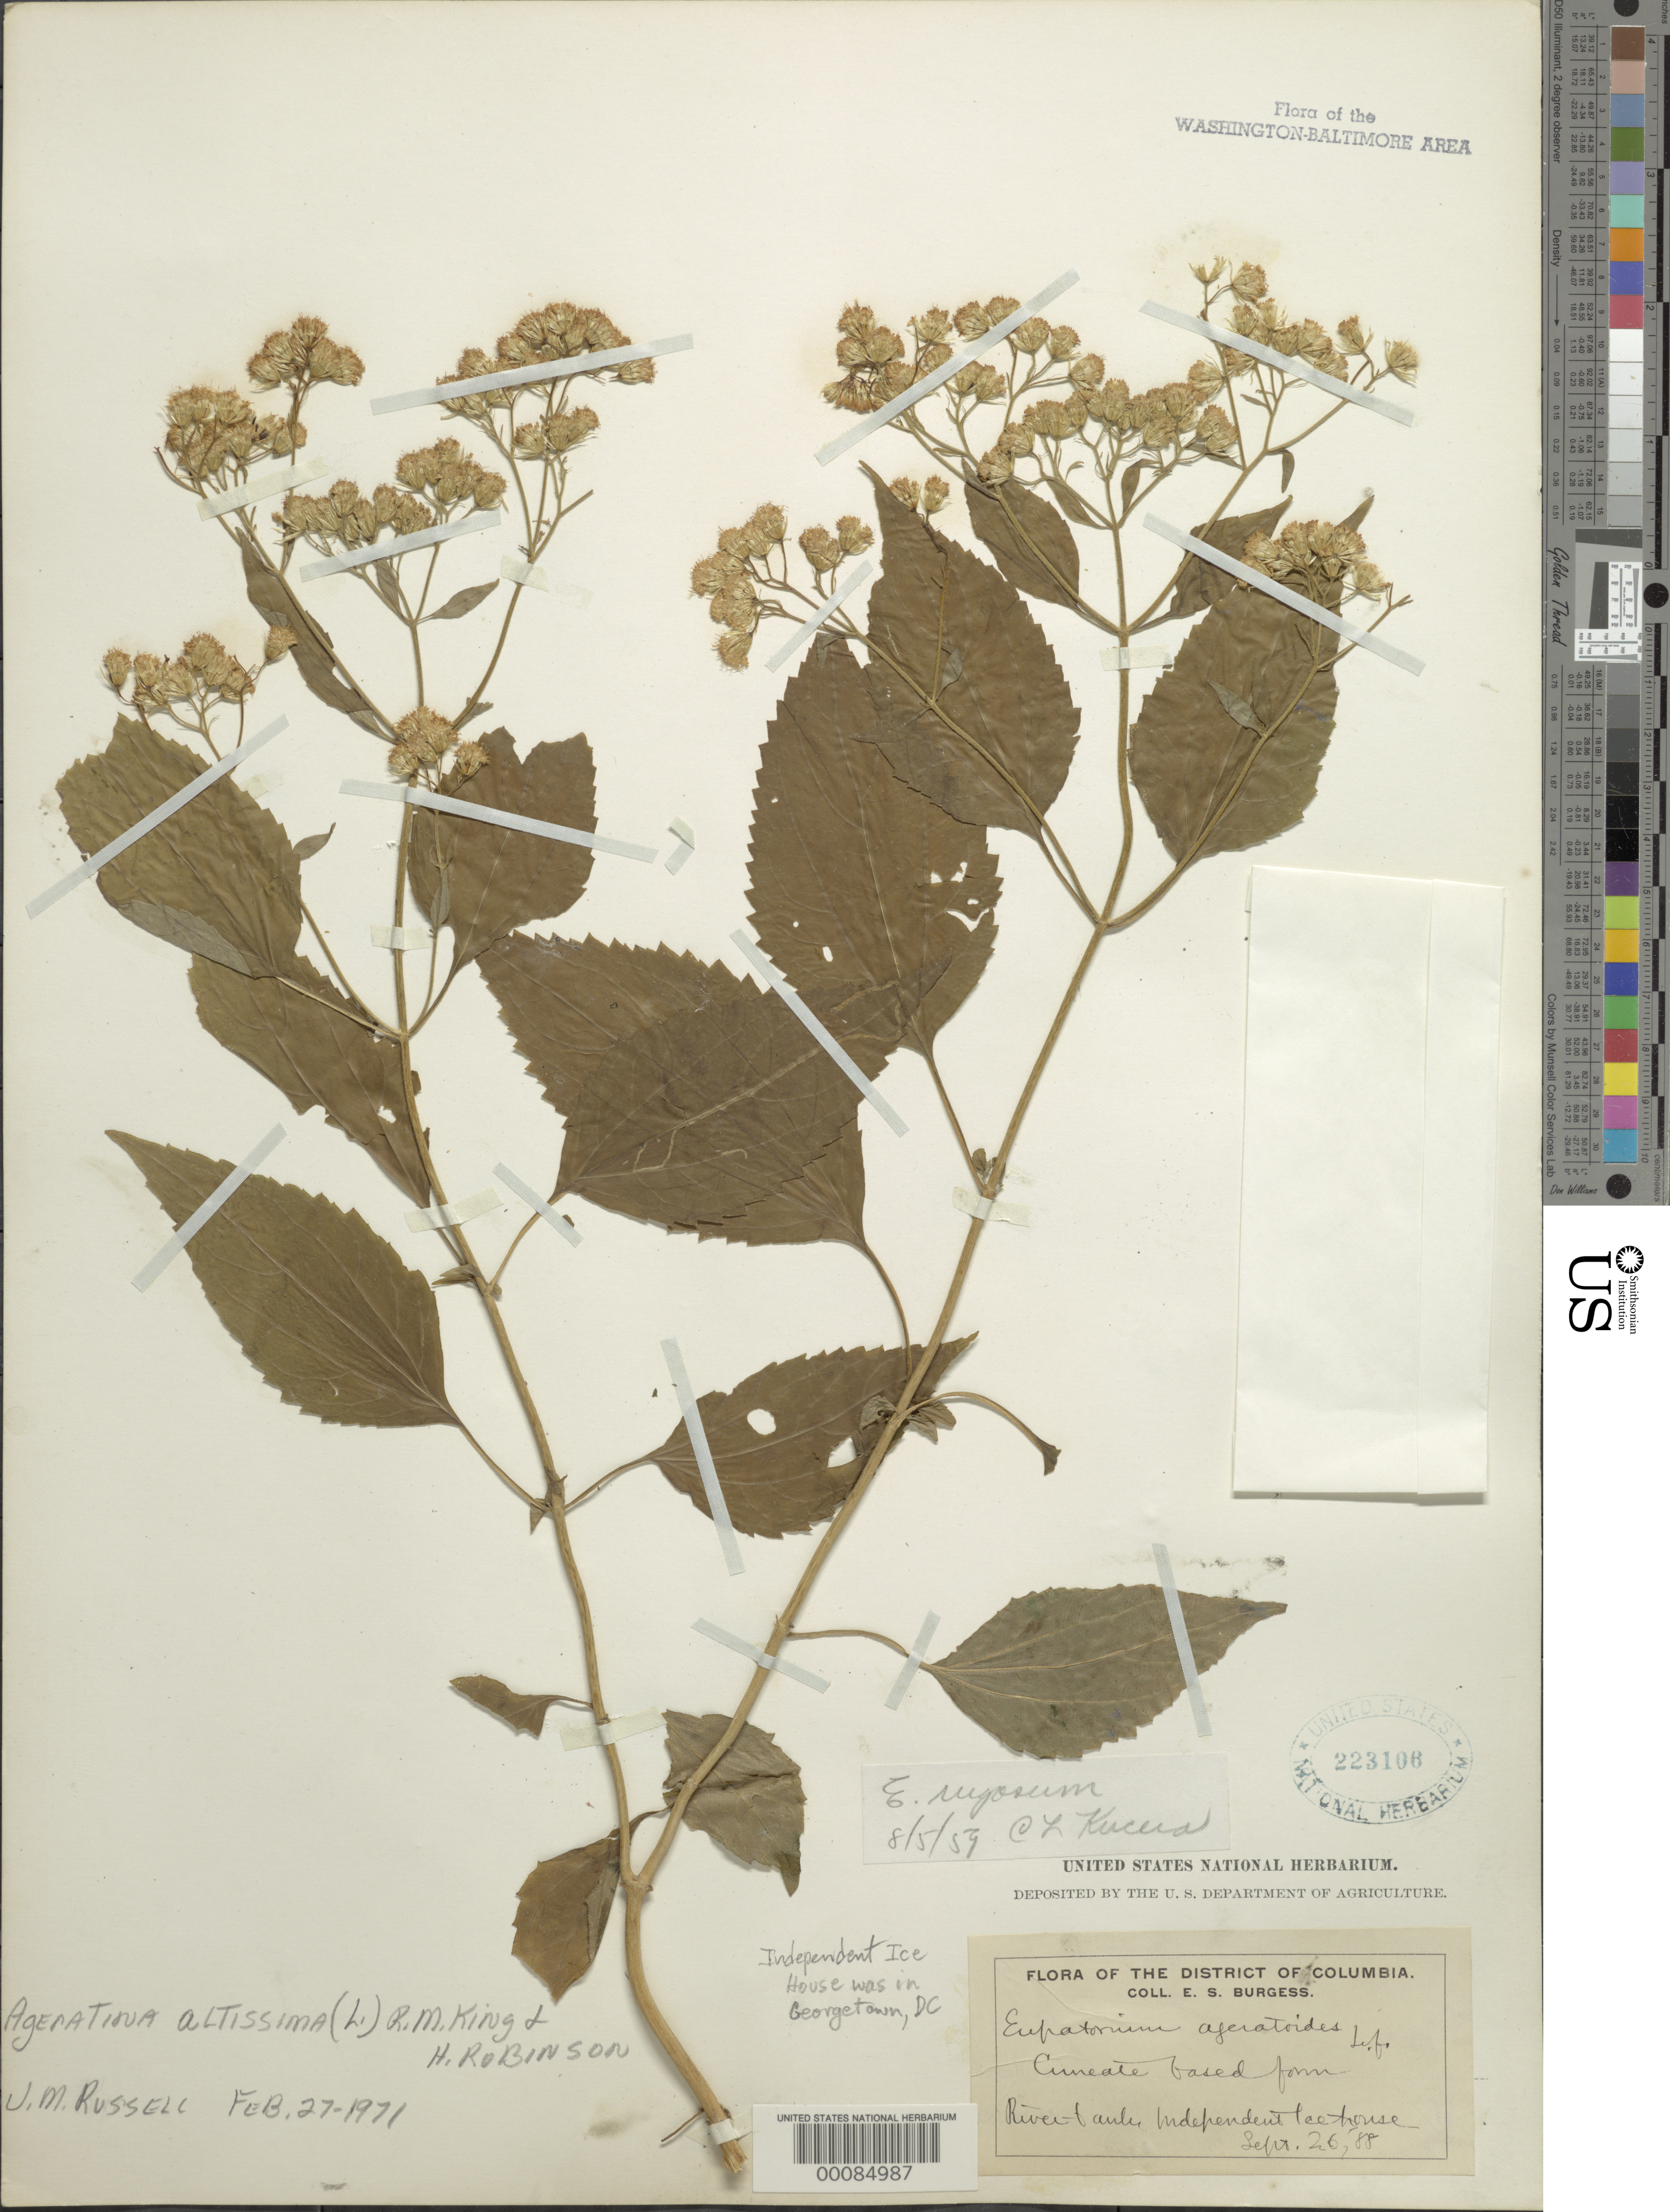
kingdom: Plantae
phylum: Tracheophyta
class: Magnoliopsida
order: Asterales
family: Asteraceae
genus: Ageratina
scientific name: Ageratina altissima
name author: (L.) R.M. King & H. Rob.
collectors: E. Burgess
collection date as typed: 26 Sep 1888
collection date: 1888-09-26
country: United States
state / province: District of Columbia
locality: Independent Ice House, River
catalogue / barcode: US 223106